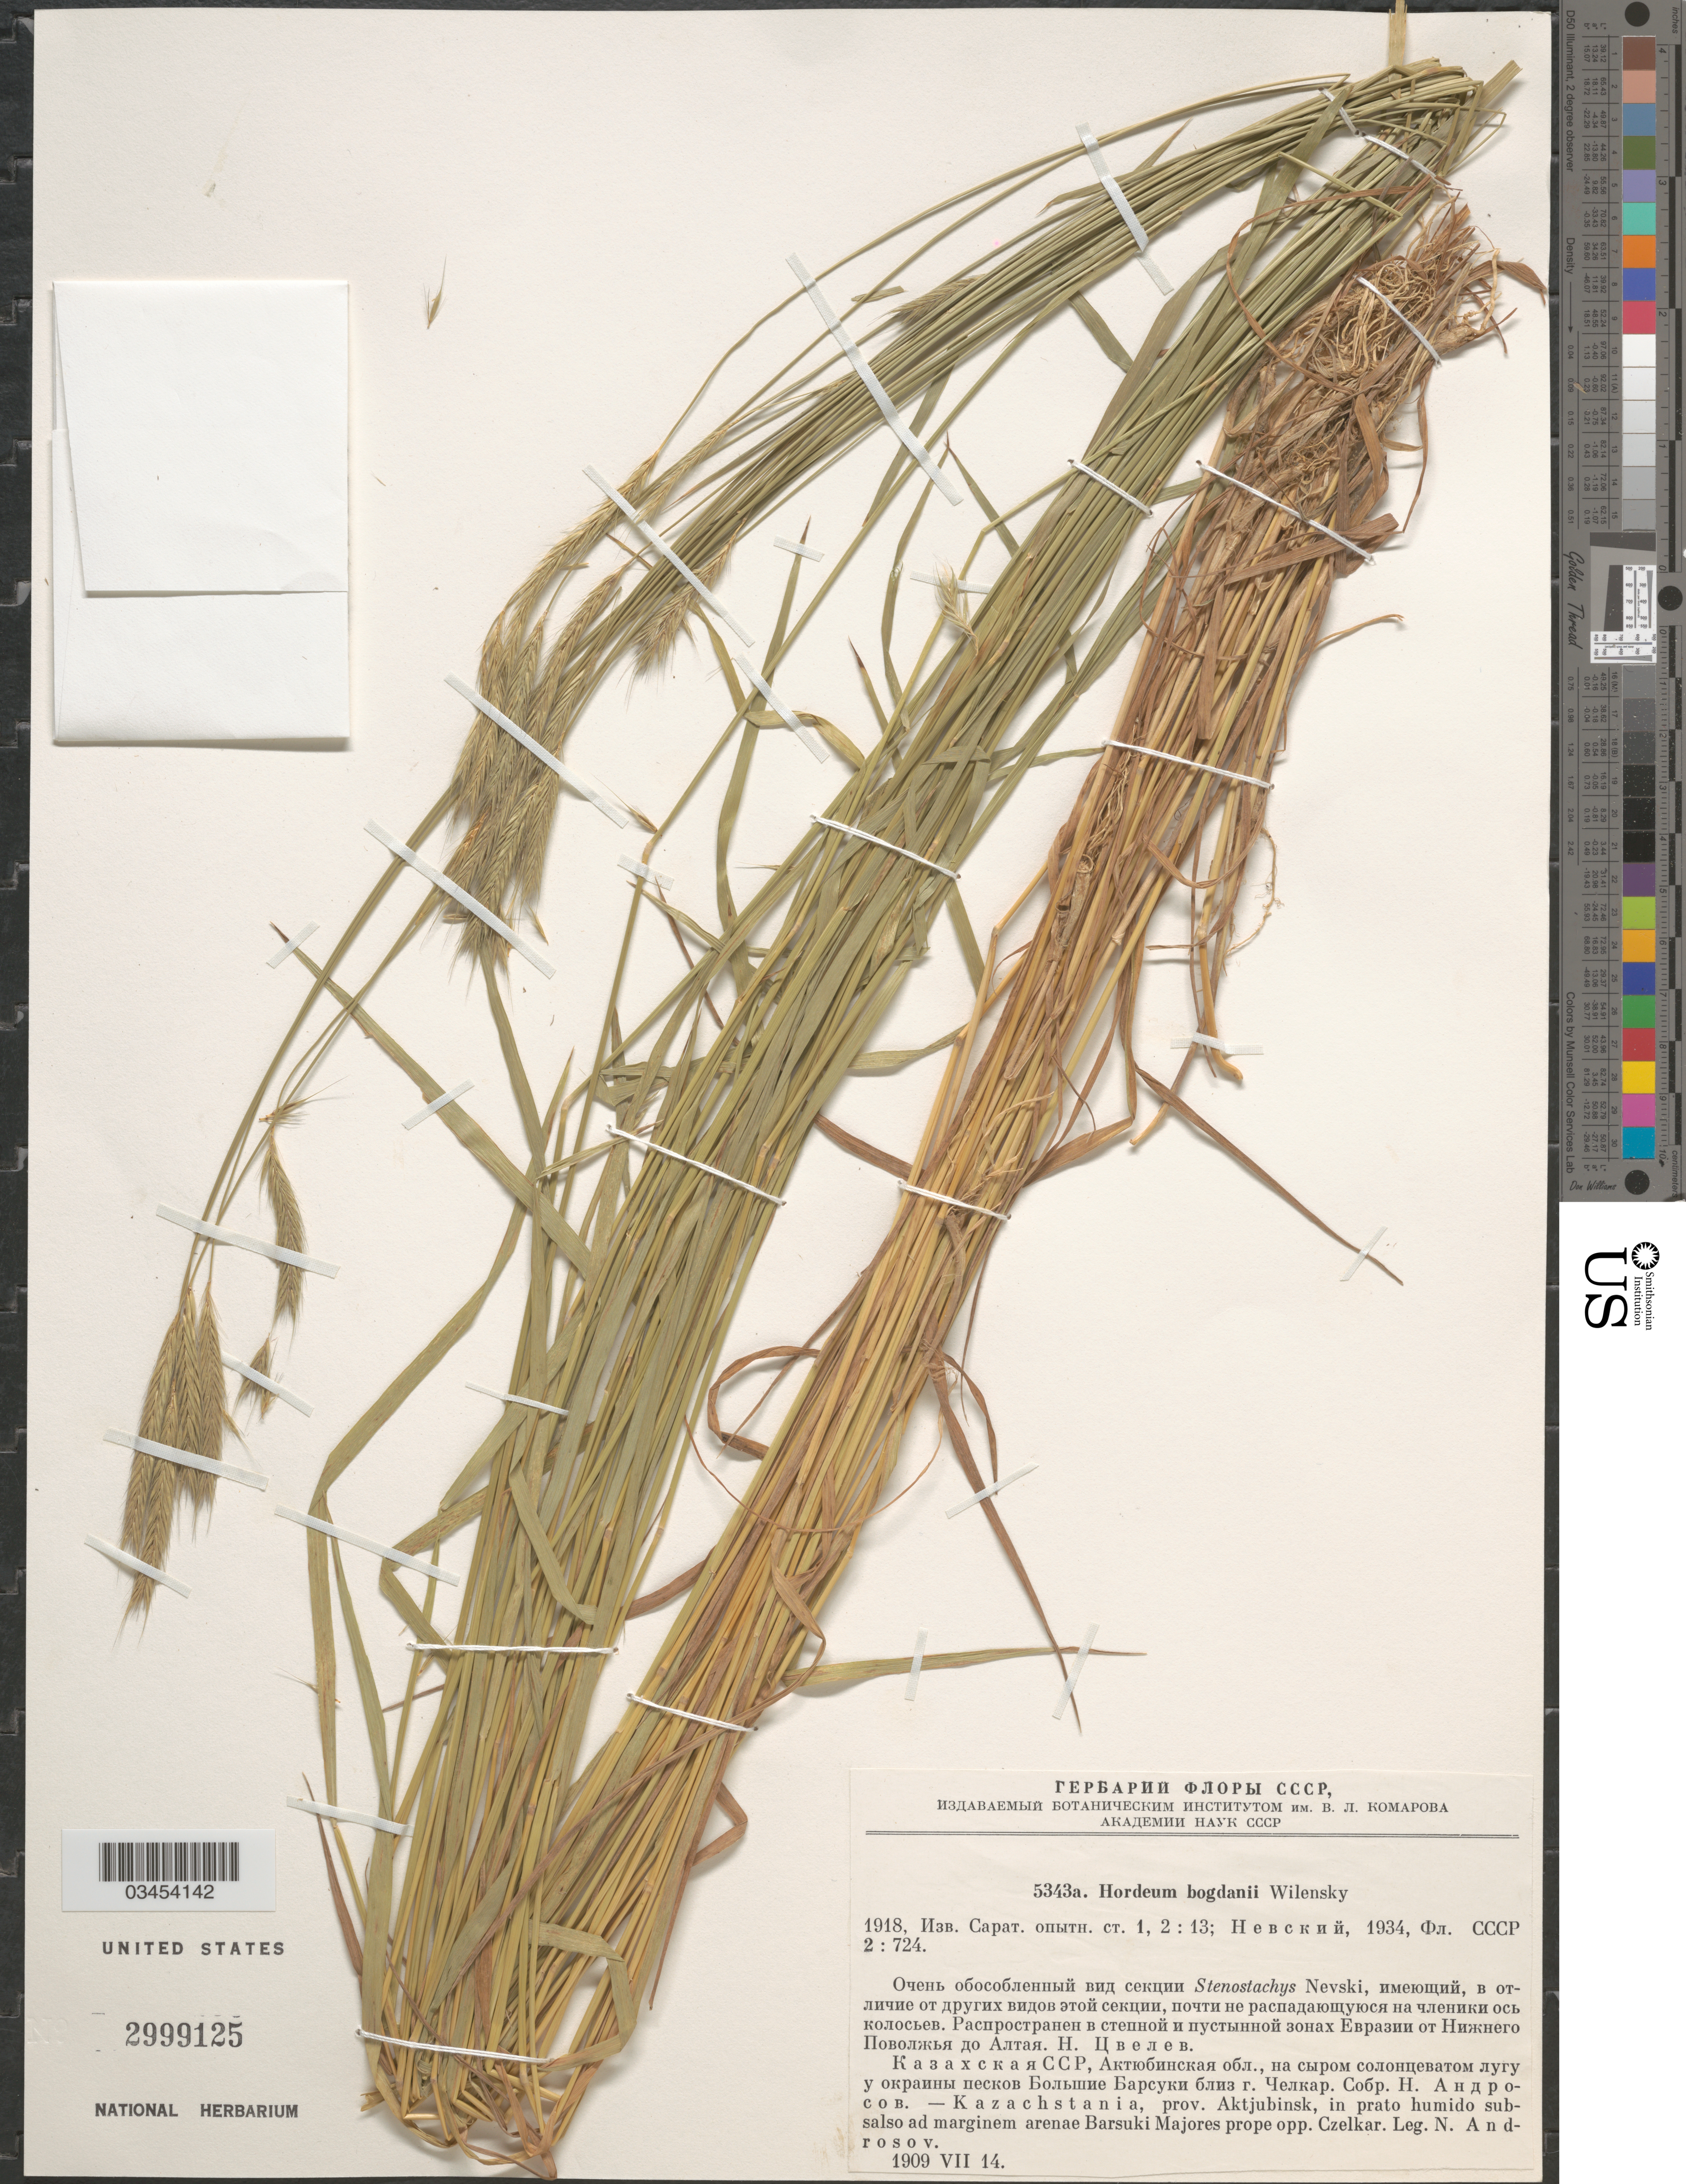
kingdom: Plantae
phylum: Tracheophyta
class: Liliopsida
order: Poales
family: Poaceae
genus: Hordeum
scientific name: Hordeum bogdanii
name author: Wilensky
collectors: N. Androsov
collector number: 5343a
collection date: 1909-07-14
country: Kazakhstan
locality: Kazachstania, prov. Aktjubinsk, in prato humido subsalso ad marginem arenae Barsuki Majores prope opp. Czelkar.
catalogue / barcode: US 2999125